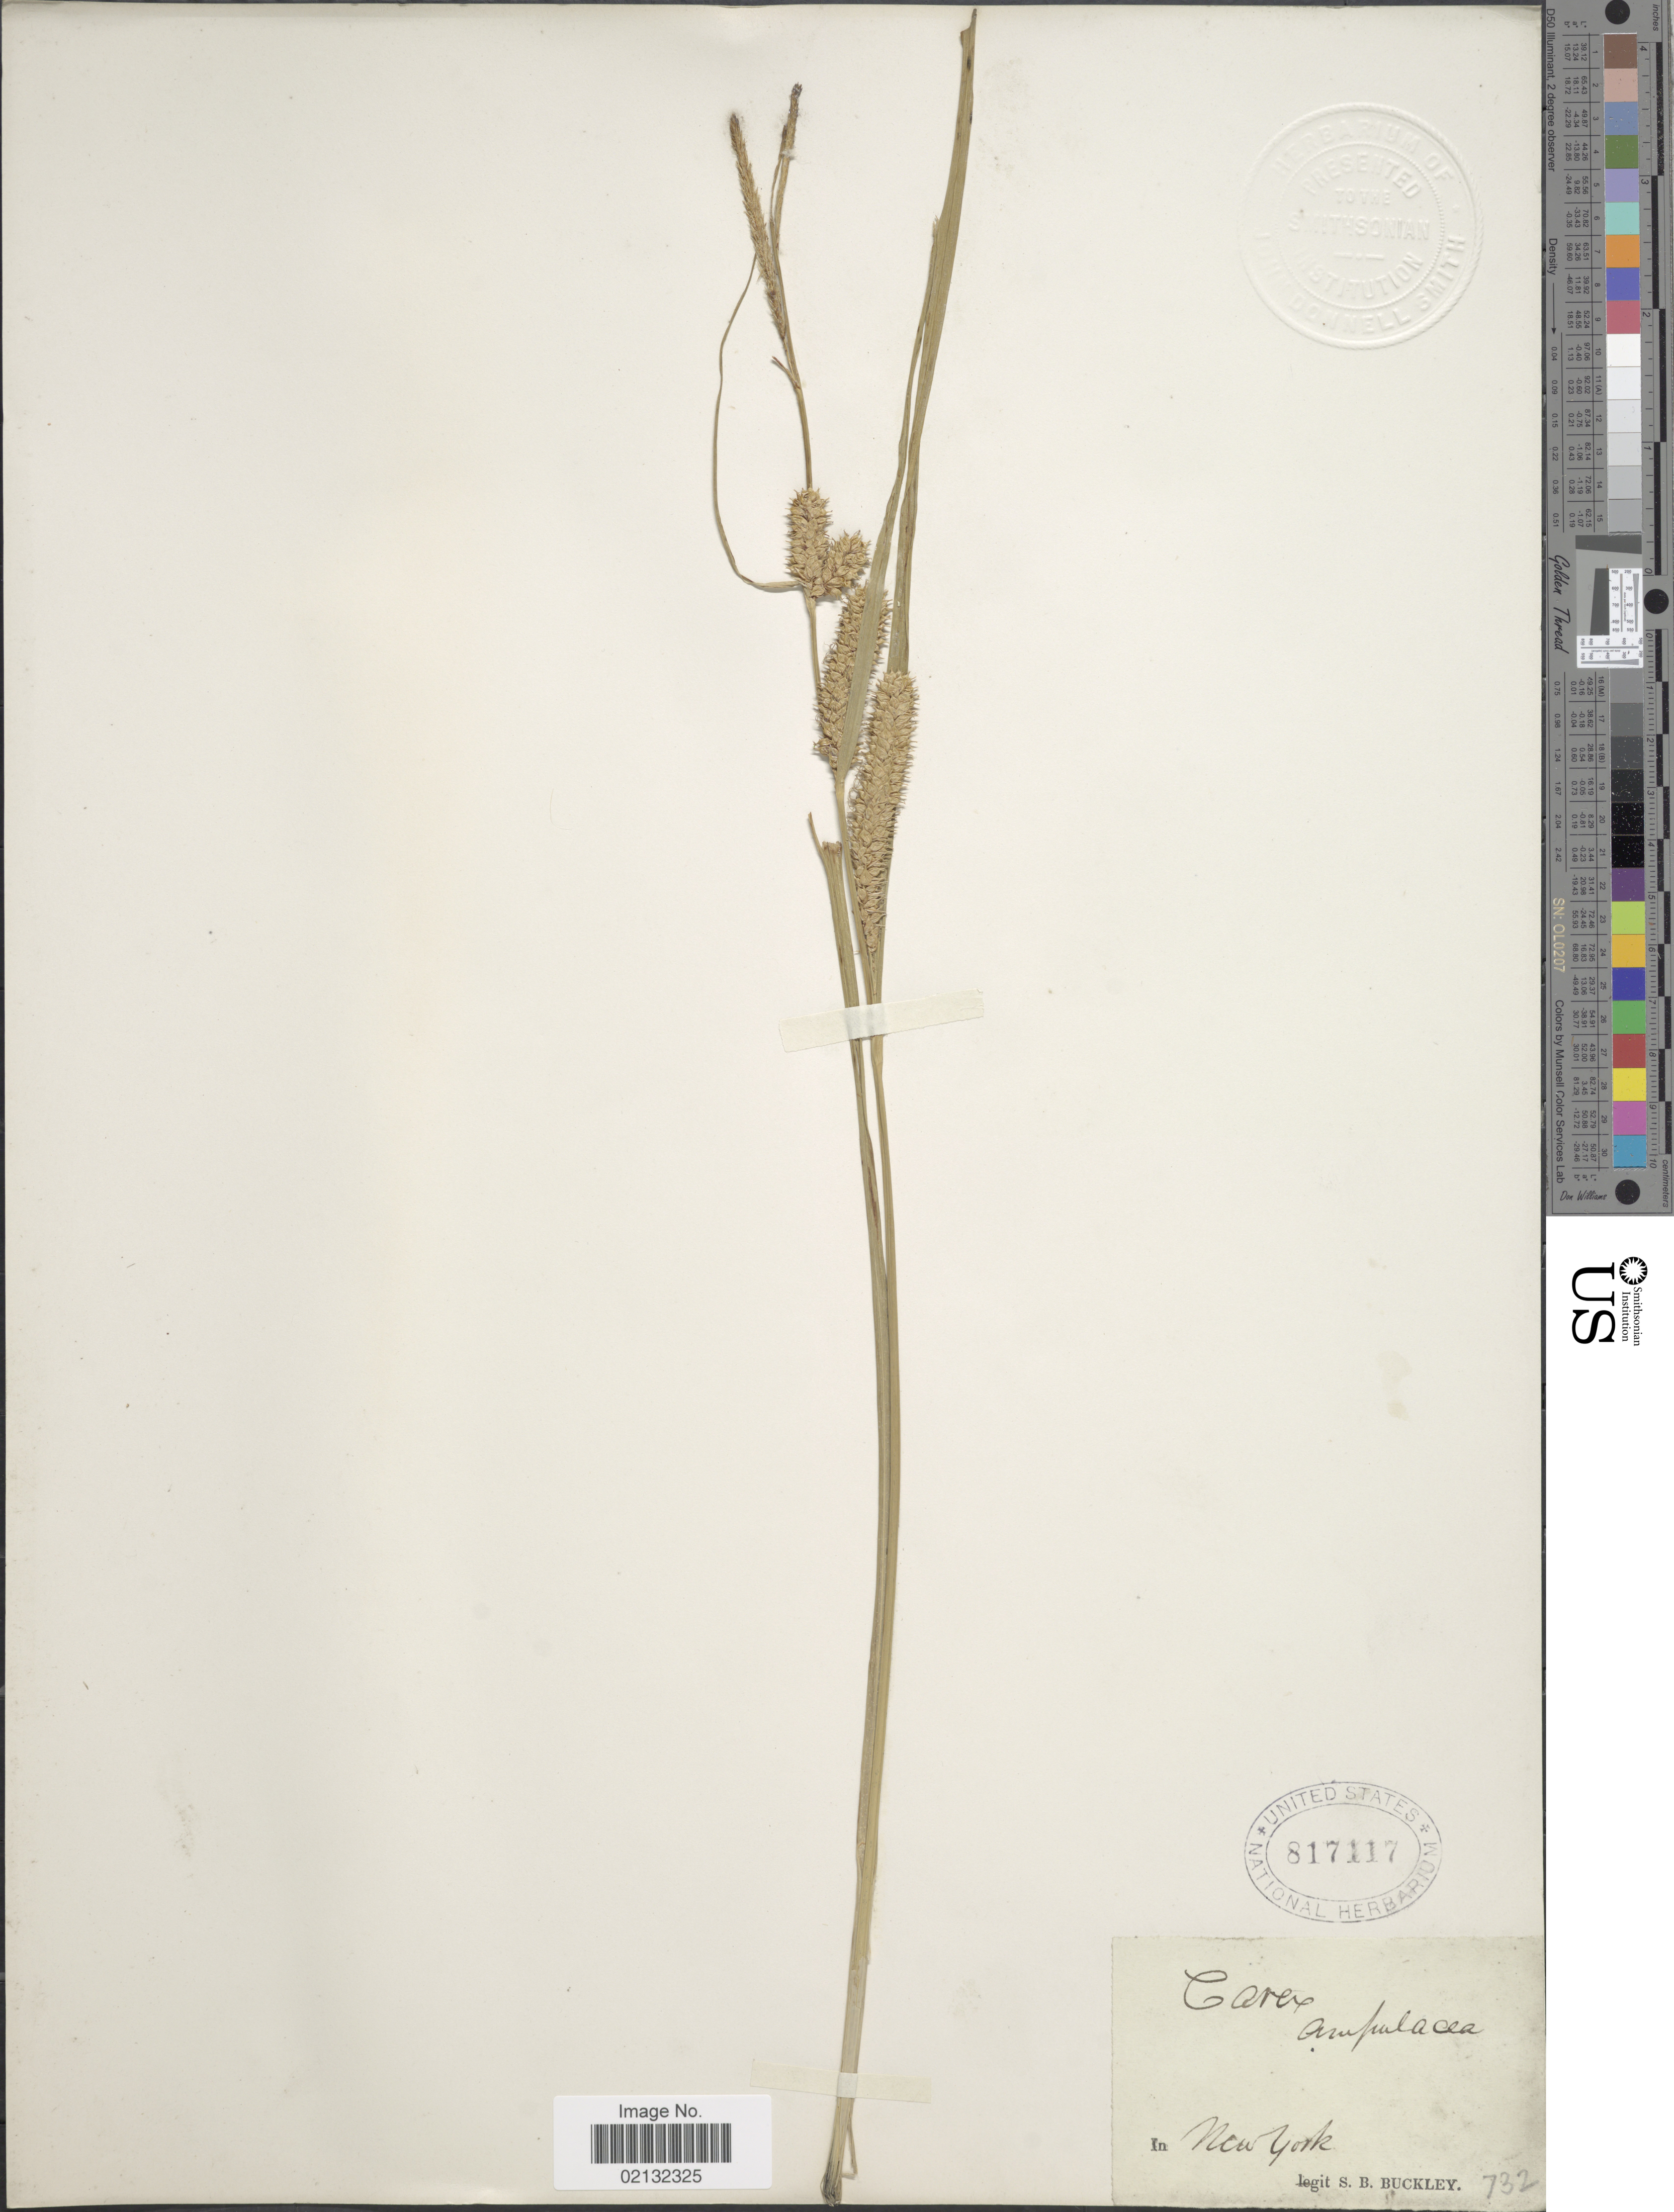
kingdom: Plantae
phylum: Tracheophyta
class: Liliopsida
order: Poales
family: Cyperaceae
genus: Carex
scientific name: Carex rostrata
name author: Stokes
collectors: S. B. Buckley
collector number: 732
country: United States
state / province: New York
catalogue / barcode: US 817117